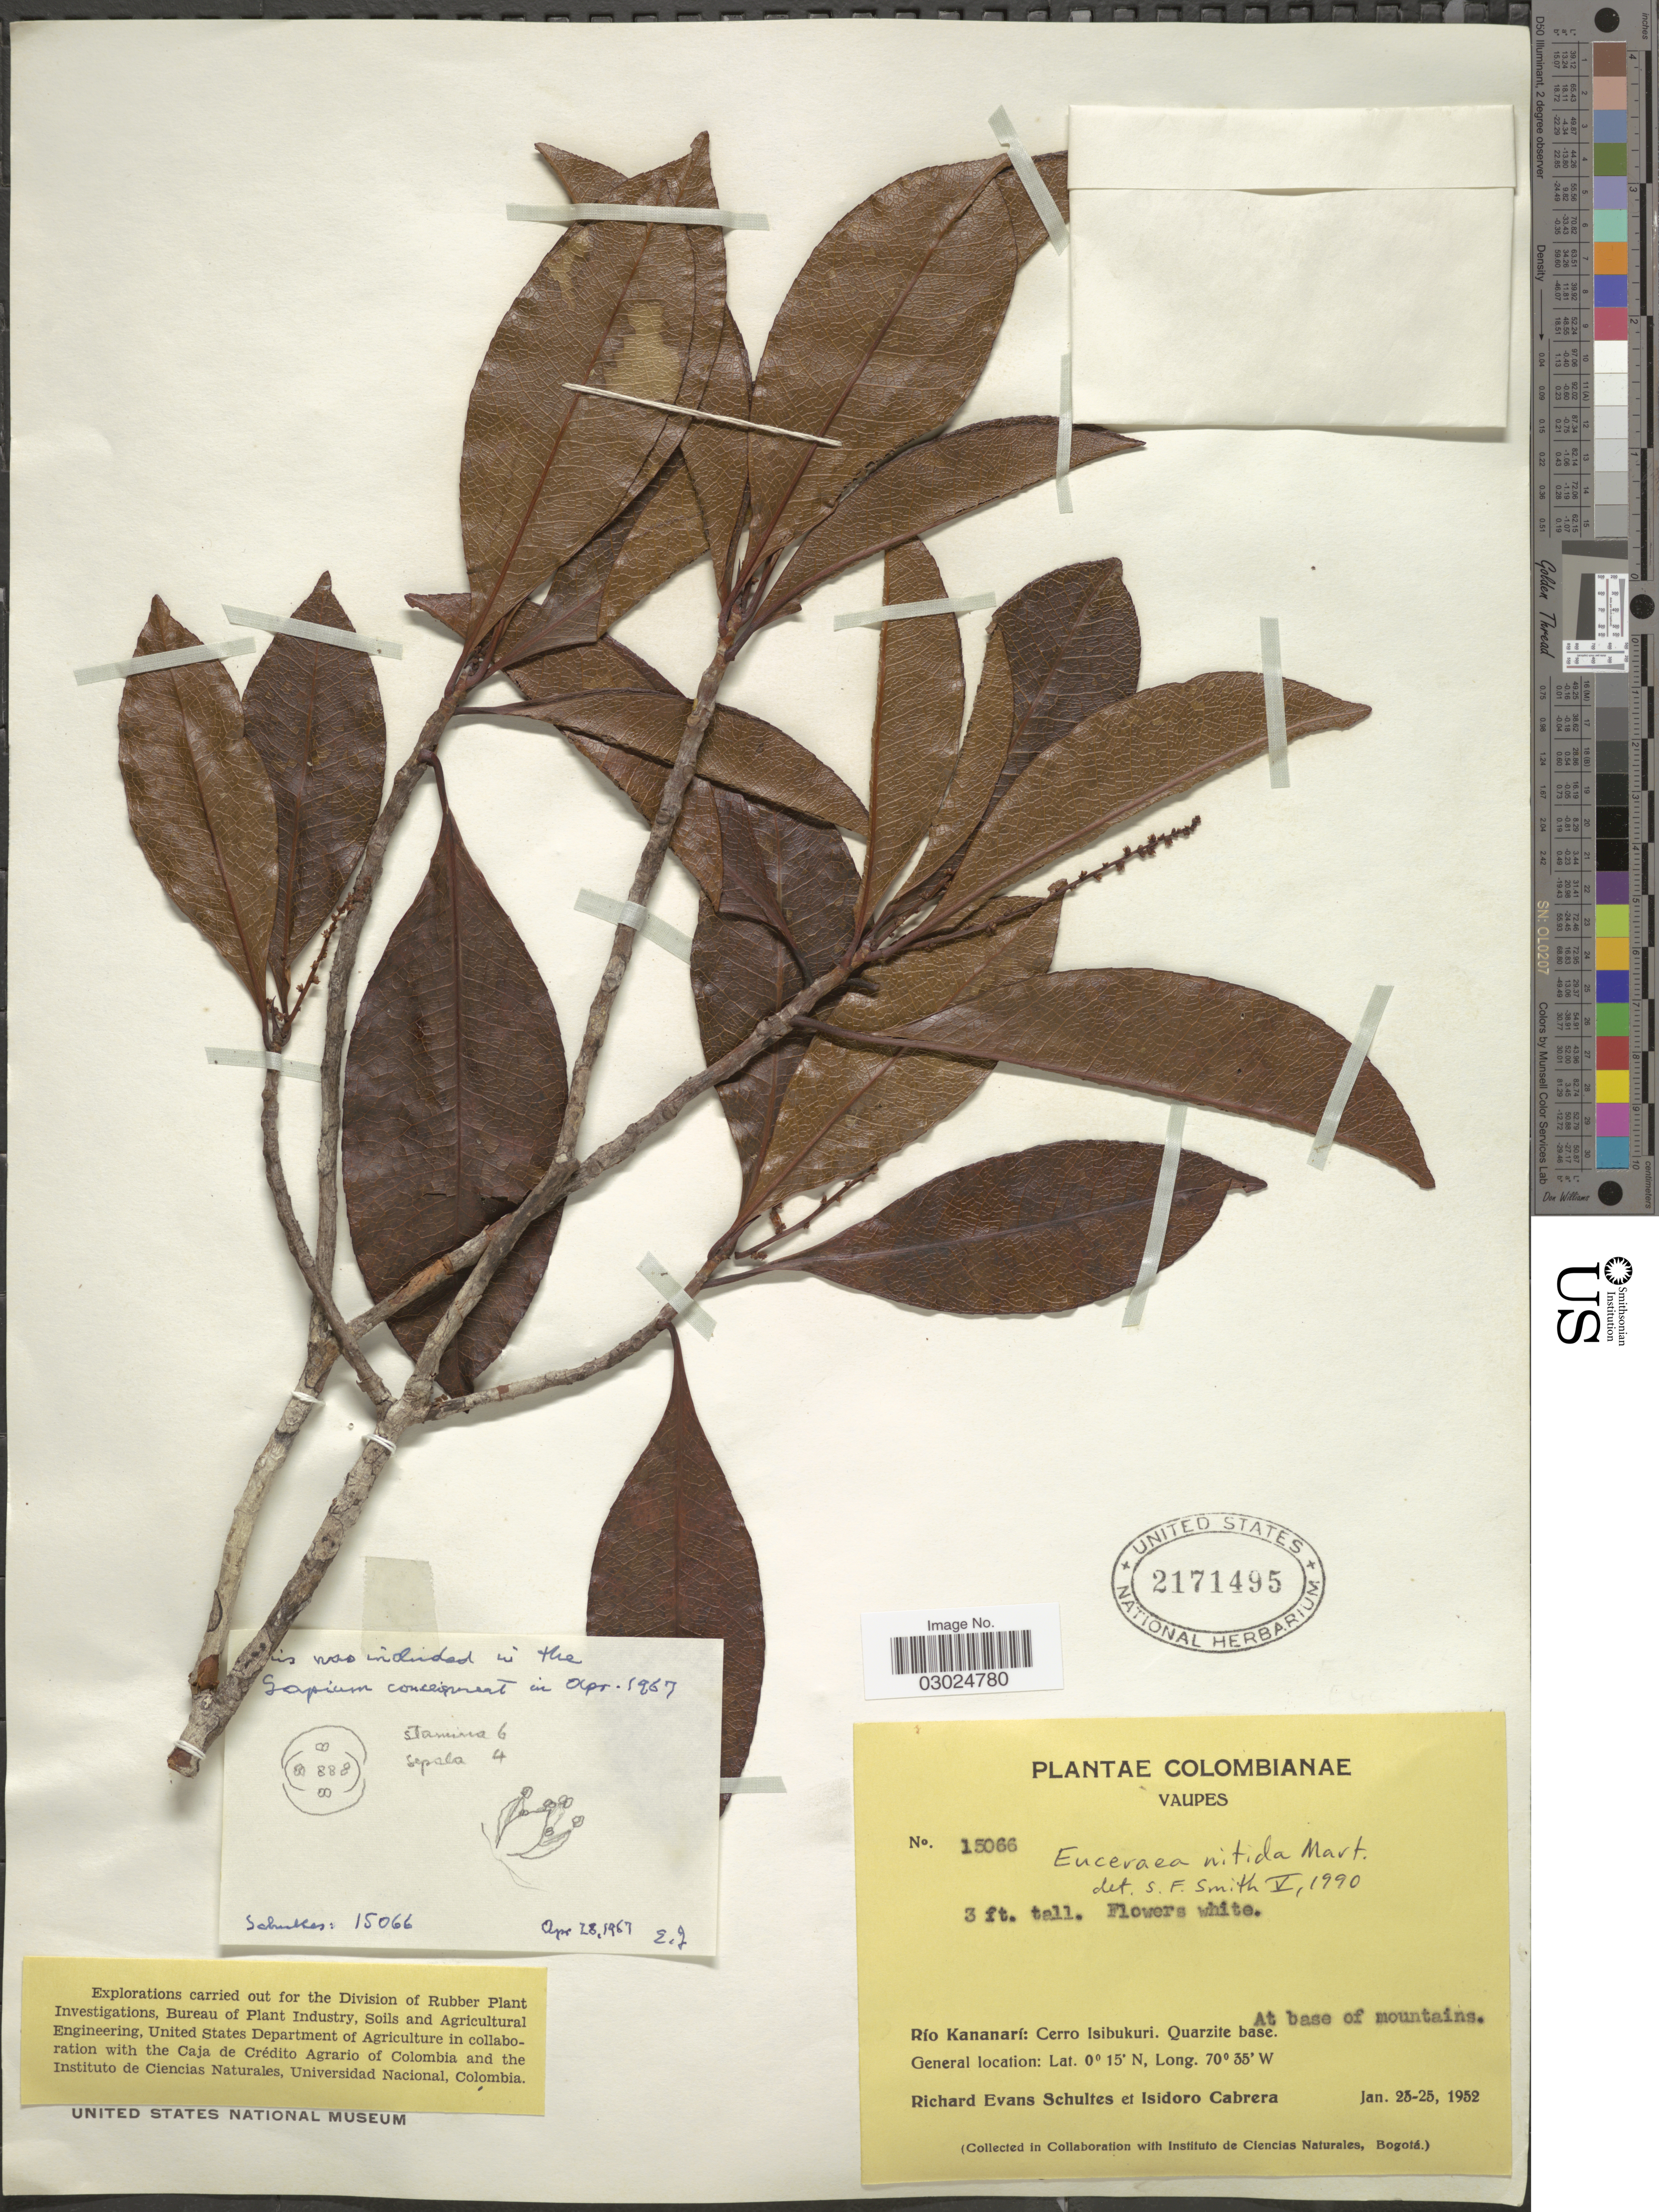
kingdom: Plantae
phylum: Tracheophyta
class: Magnoliopsida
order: Malpighiales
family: Salicaceae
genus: Casearia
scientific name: Casearia euceraea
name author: Mestier et al.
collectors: R. E. Schultes & I. Cabrera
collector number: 15066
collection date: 1952-01-23/1952-01-25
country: Colombia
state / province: Vaupés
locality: Río Kananarí: Cerro Isibukuri. Quarzite base. At base of mountain.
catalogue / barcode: US 2171495